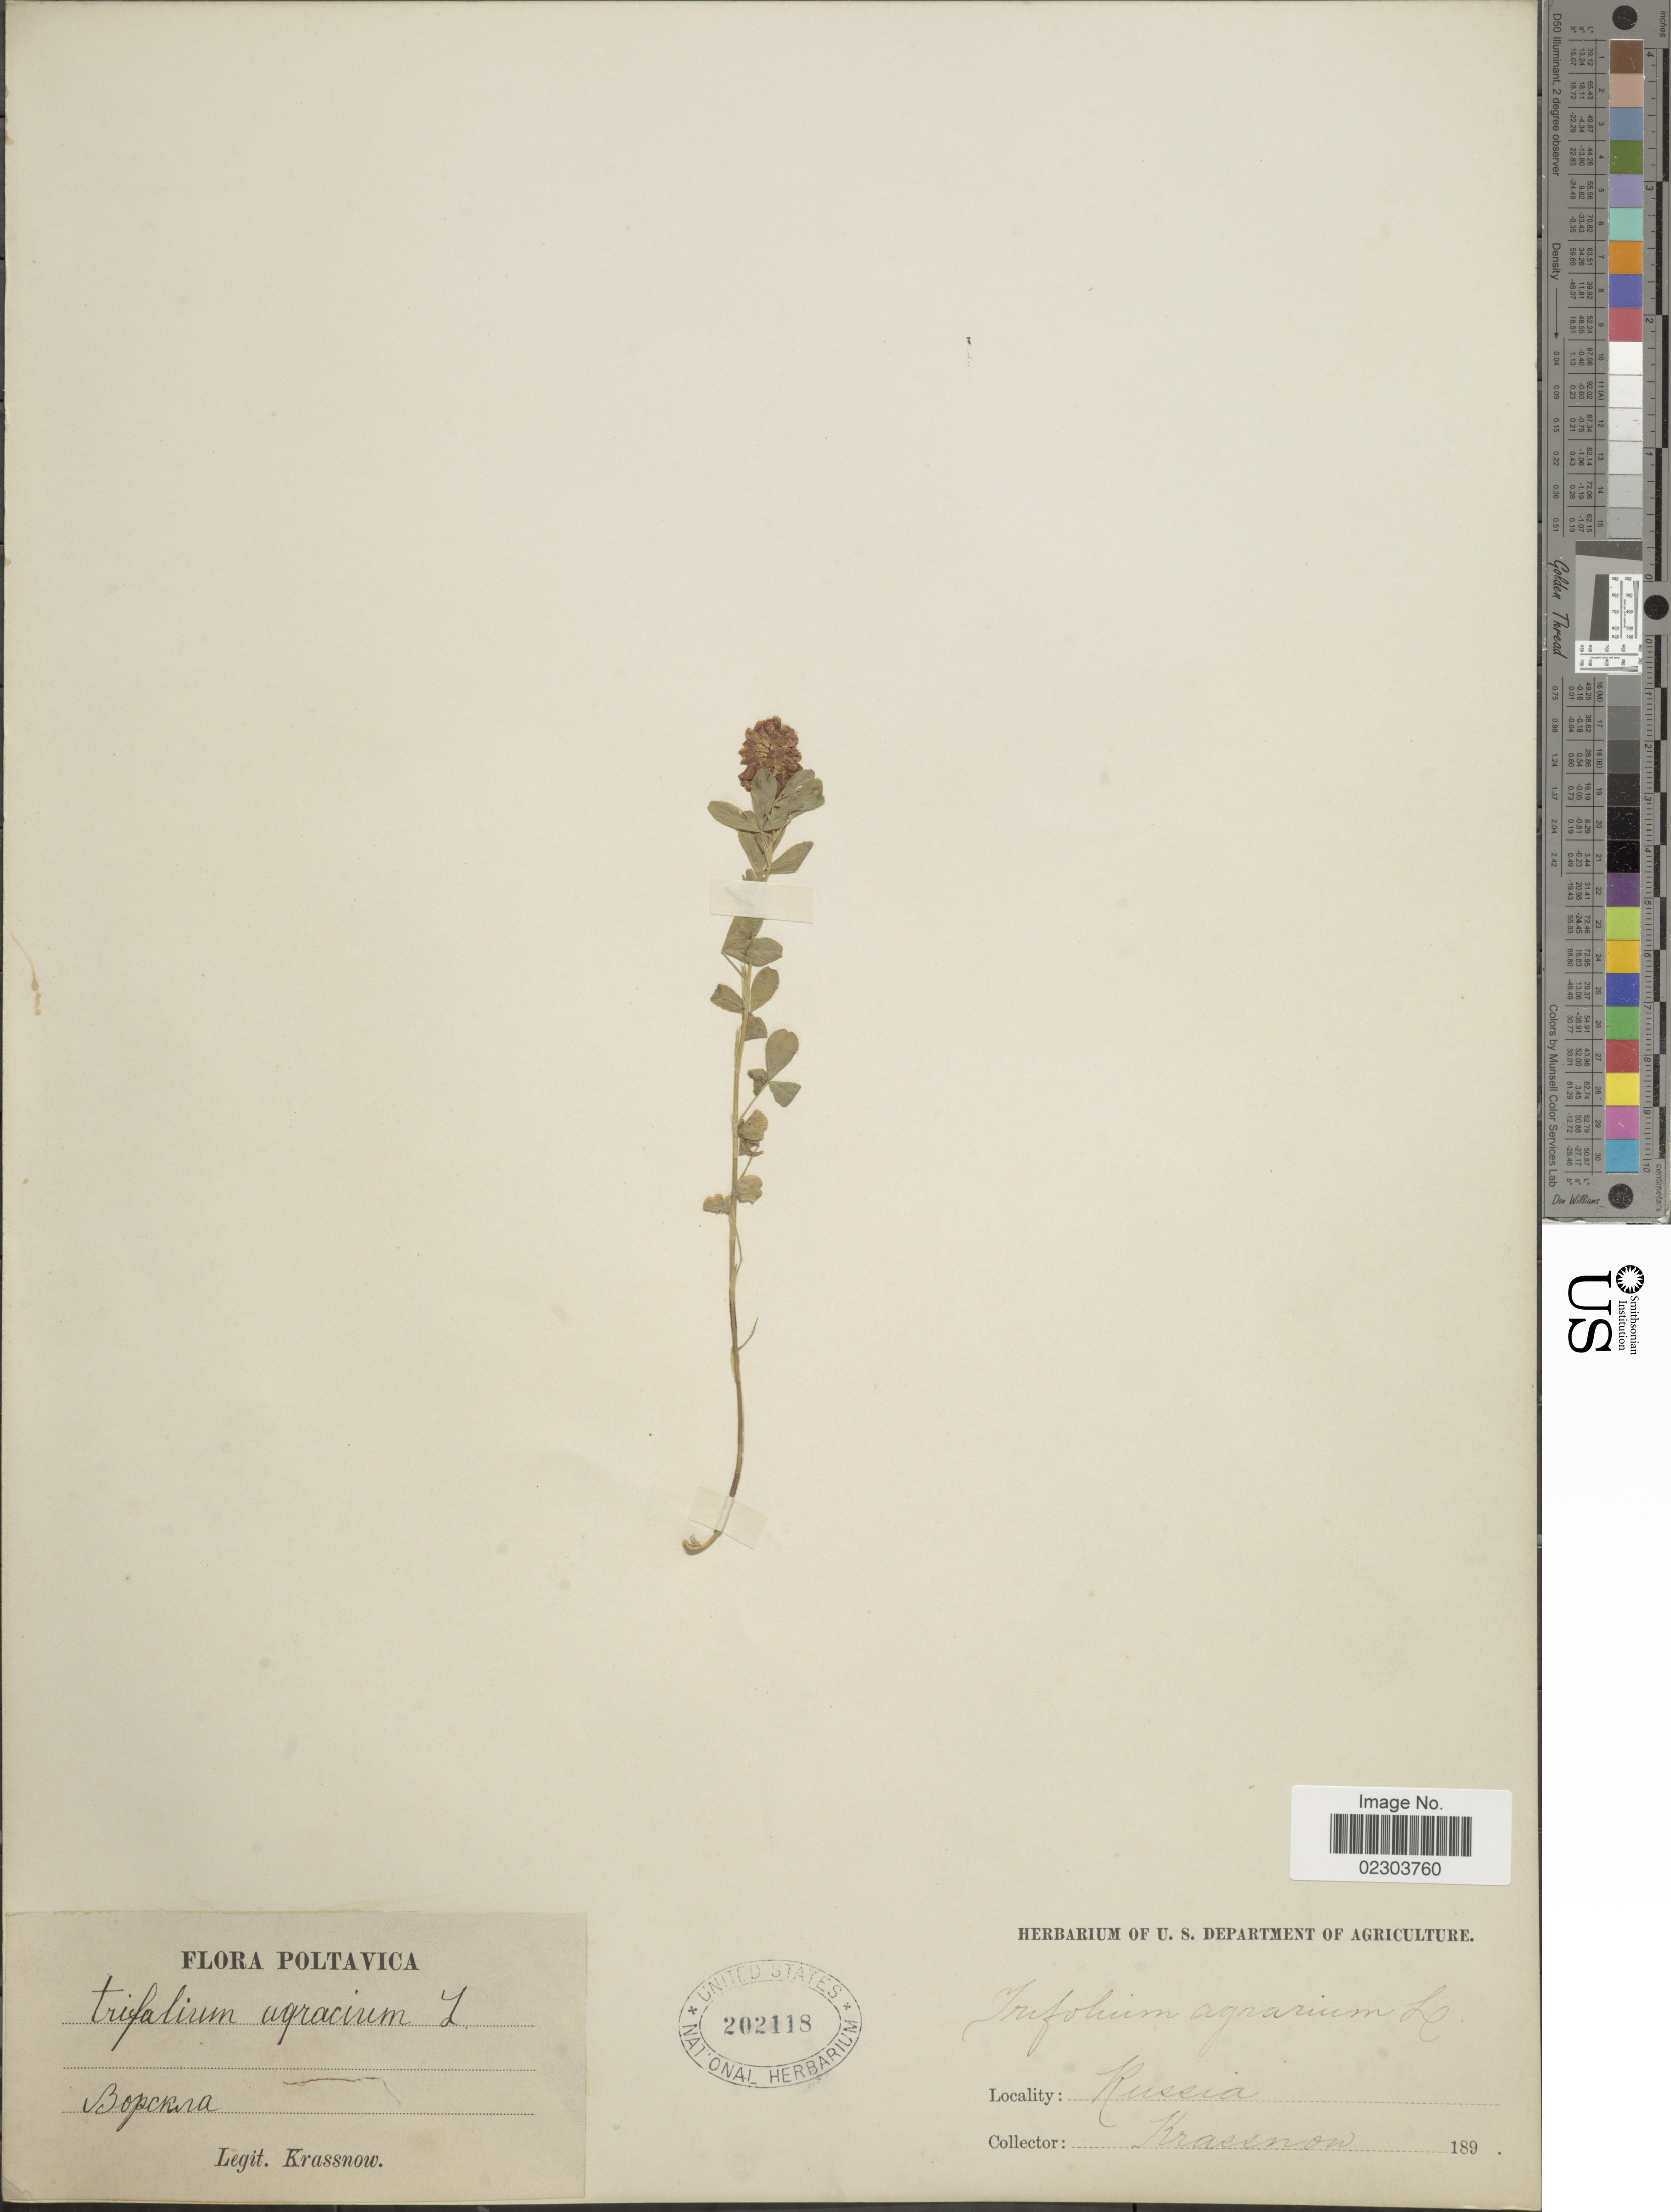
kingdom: Plantae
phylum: Tracheophyta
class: Magnoliopsida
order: Fabales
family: Fabaceae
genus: Trifolium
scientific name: Trifolium agrarium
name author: L.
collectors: -. Krassnow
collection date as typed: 189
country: Ukraine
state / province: Poltava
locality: Poltavica, Bopekira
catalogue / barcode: US 202118